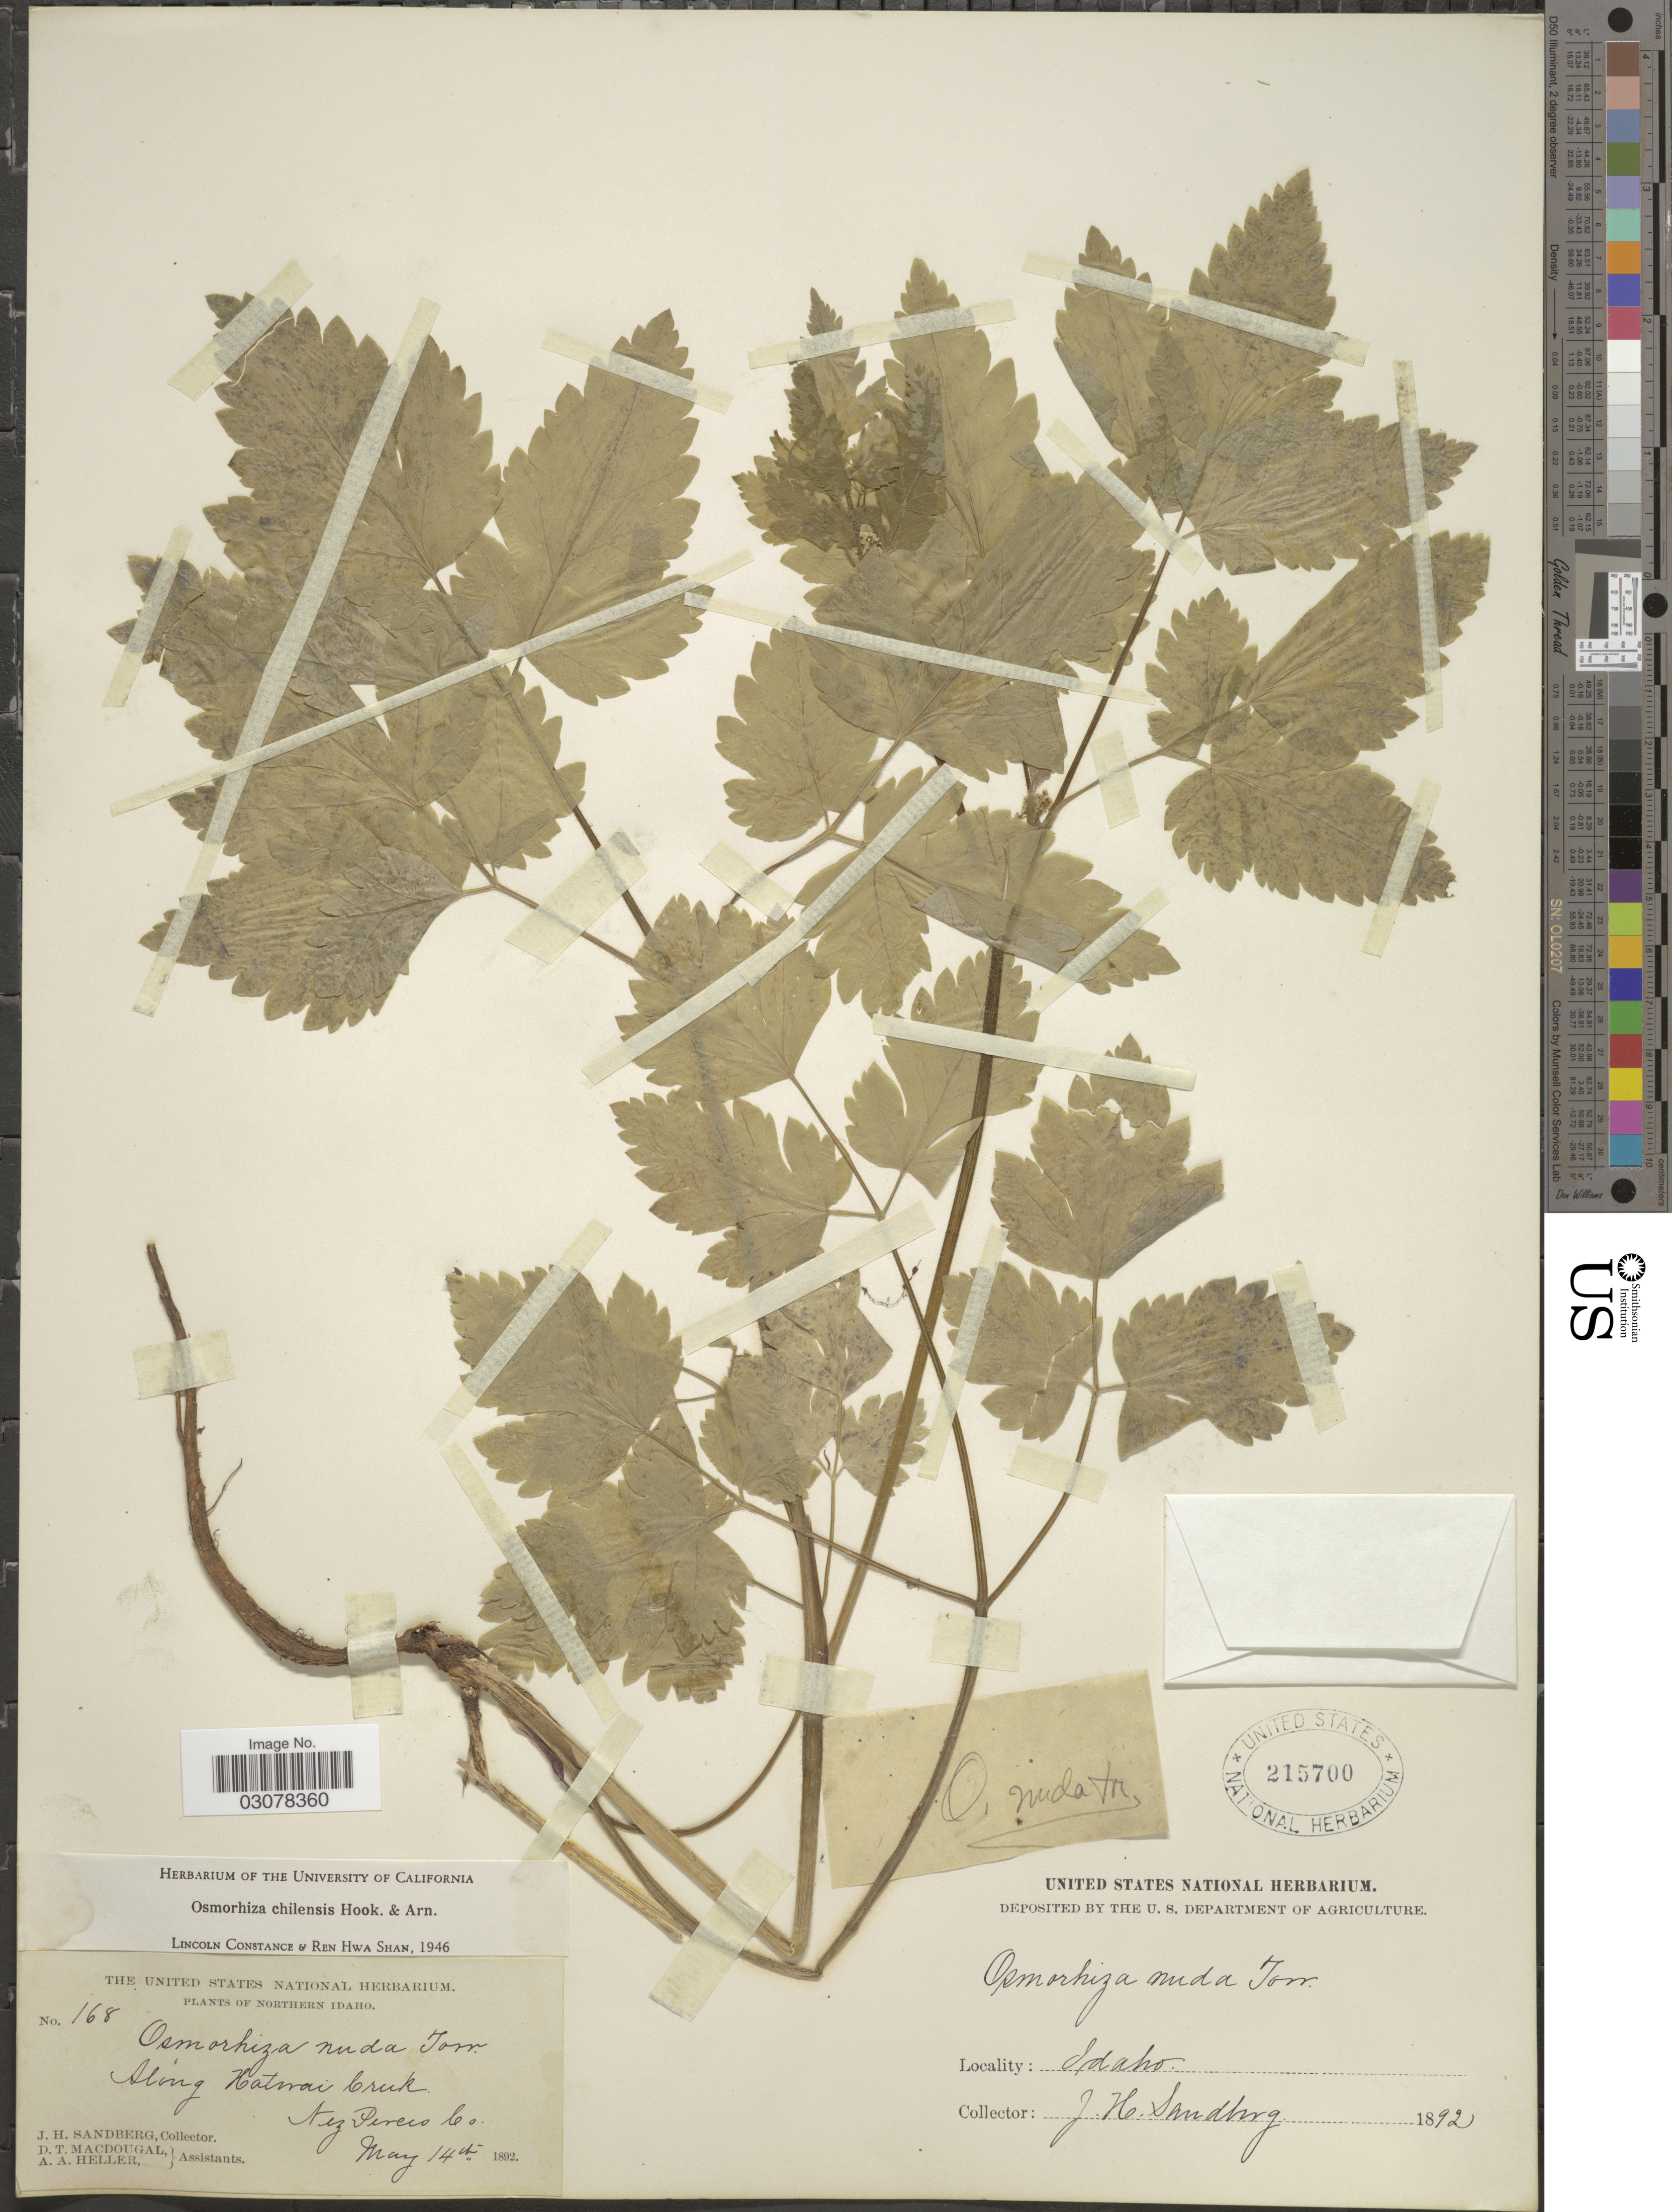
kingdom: Plantae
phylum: Tracheophyta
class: Magnoliopsida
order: Apiales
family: Apiaceae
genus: Osmorhiza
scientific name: Osmorhiza chilensis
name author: Hook. & Arn.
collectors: J. H. Sandberg, D. T. MacDougal & A. A. Heller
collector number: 168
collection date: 1892-05-14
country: United States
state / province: Idaho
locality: Northern Idaho. Along Hatwai Creek. Nez Perces Co.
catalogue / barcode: US 215700